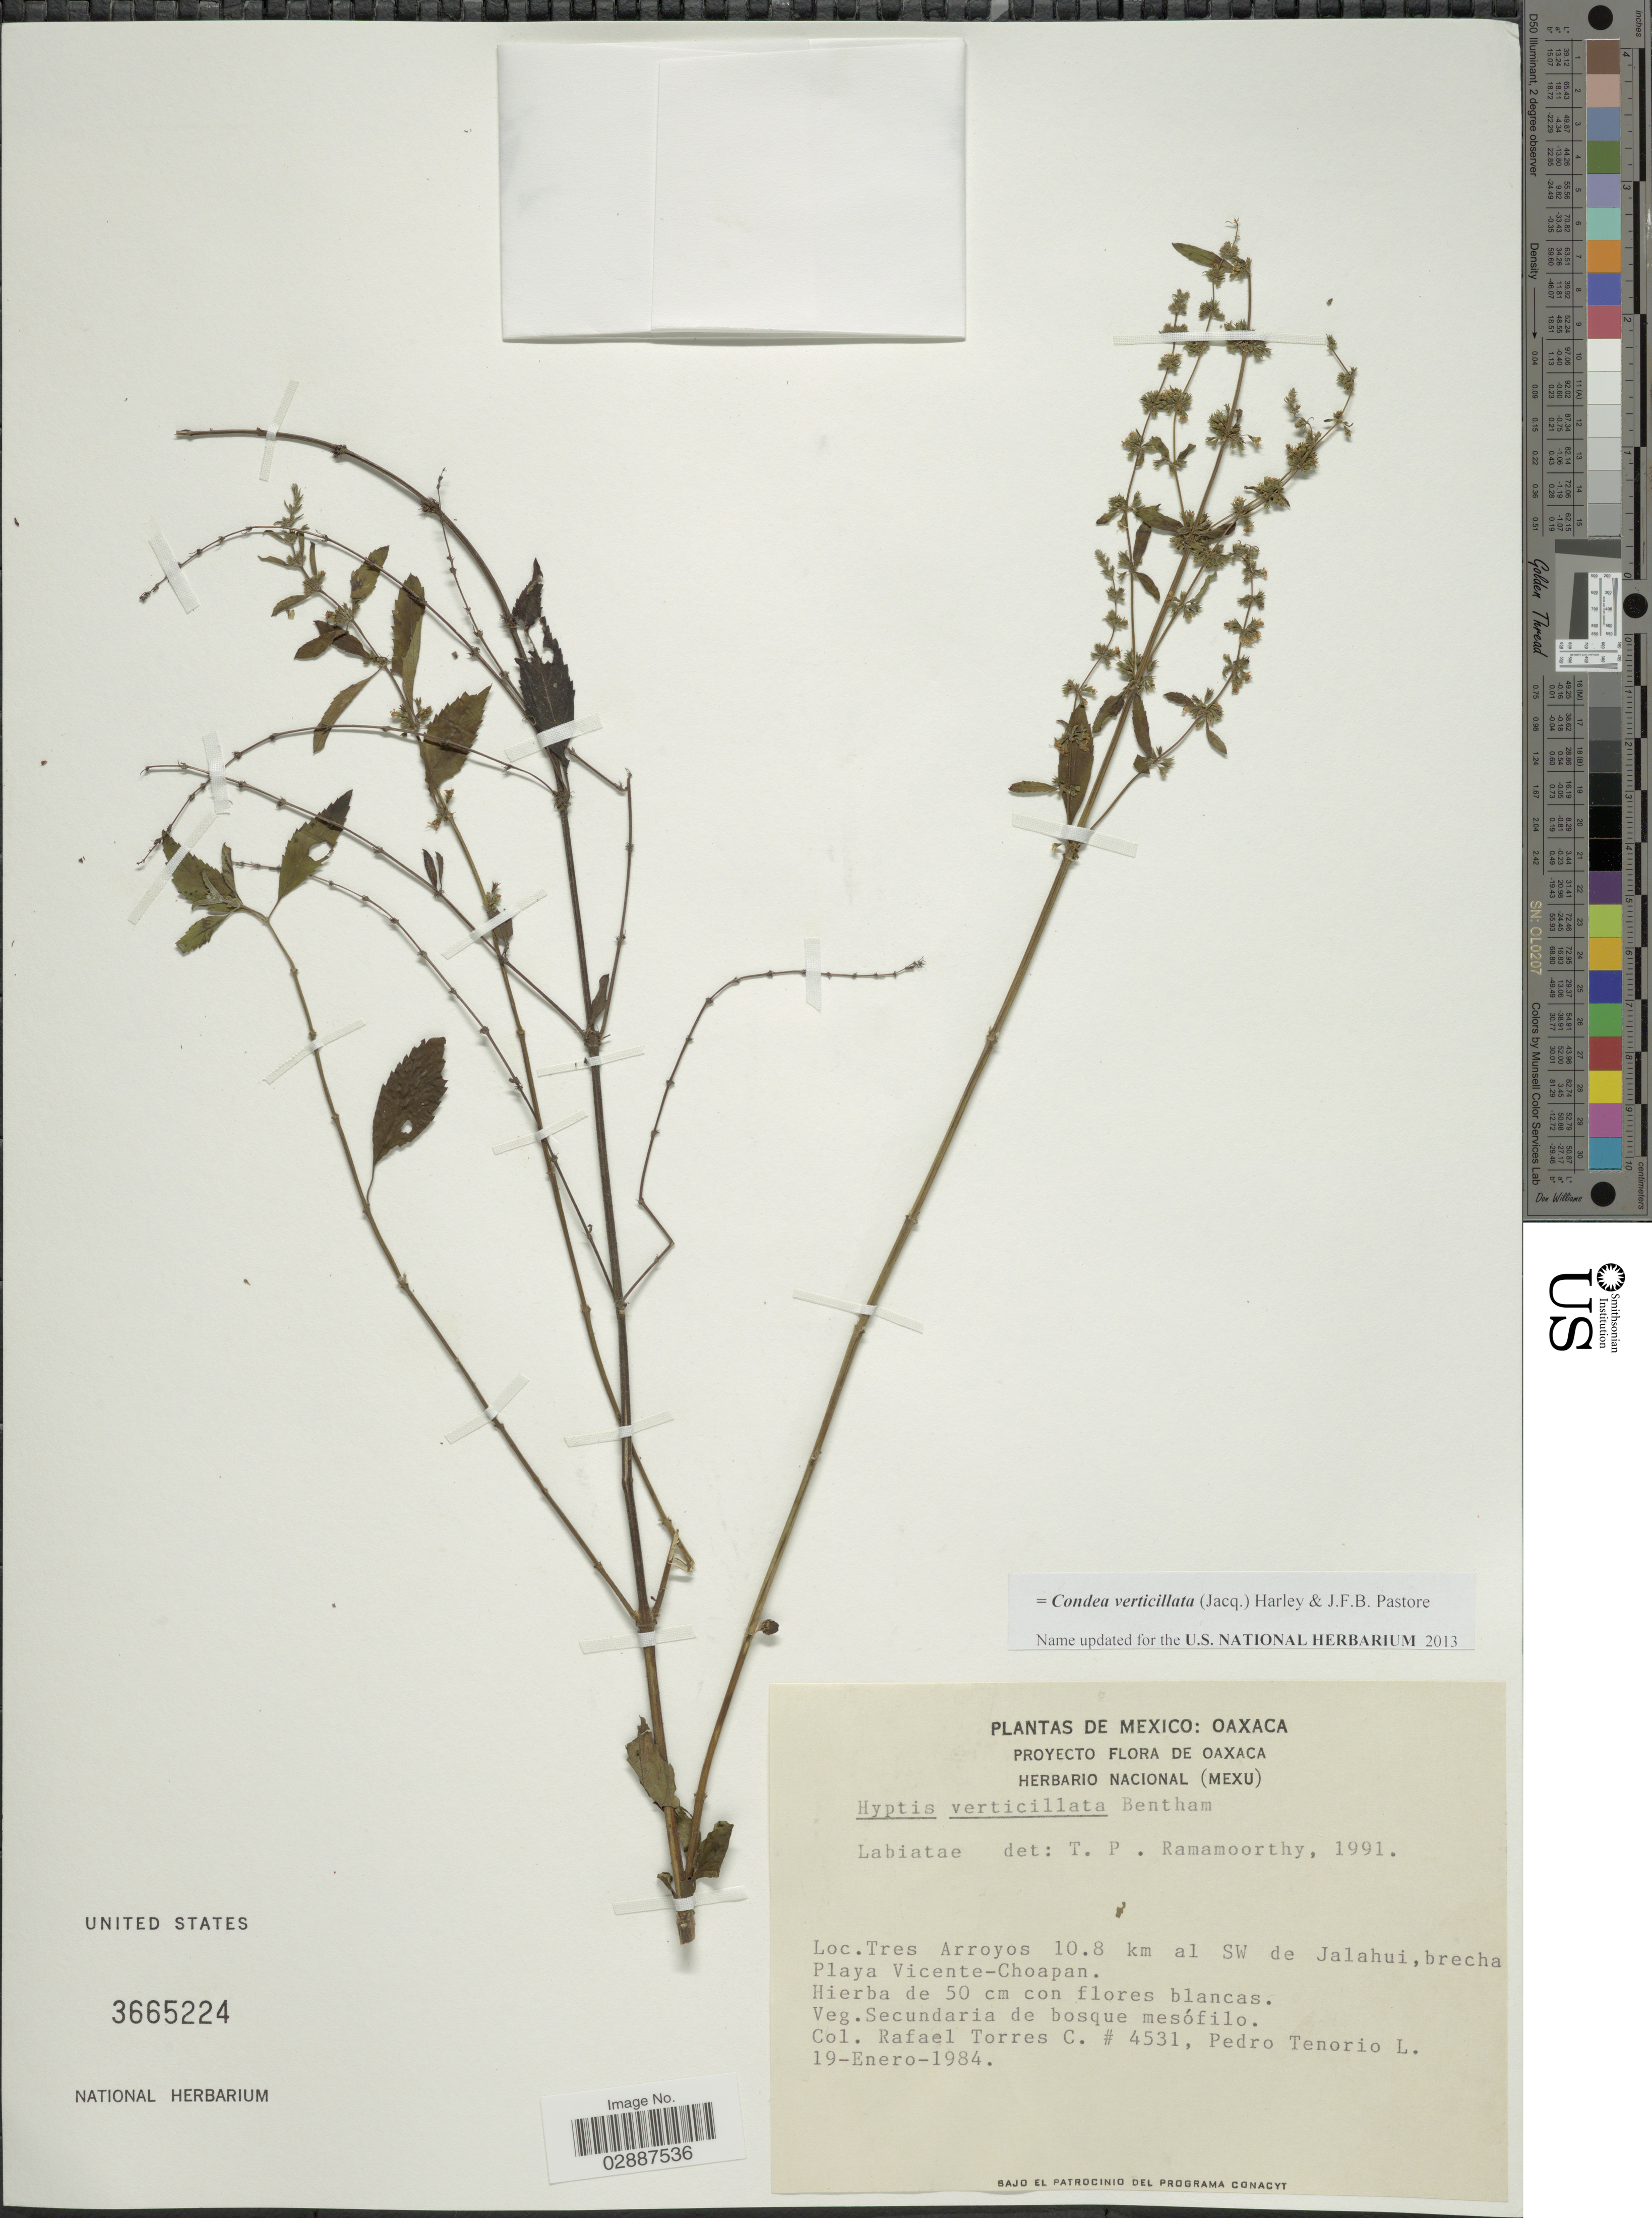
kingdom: Plantae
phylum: Tracheophyta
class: Magnoliopsida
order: Lamiales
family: Lamiaceae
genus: Condea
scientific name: Condea verticillata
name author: (Jacq.) Harley & J.F.B. Pastore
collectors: R. Torres C. & P. Tenorio L.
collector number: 4531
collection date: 1984-01-19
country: Mexico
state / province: Oaxaca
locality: Tres de Arroyos 10.8 km al SW de Jalahui, brecha Playa Vicente-Choapan.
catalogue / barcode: US 3665224